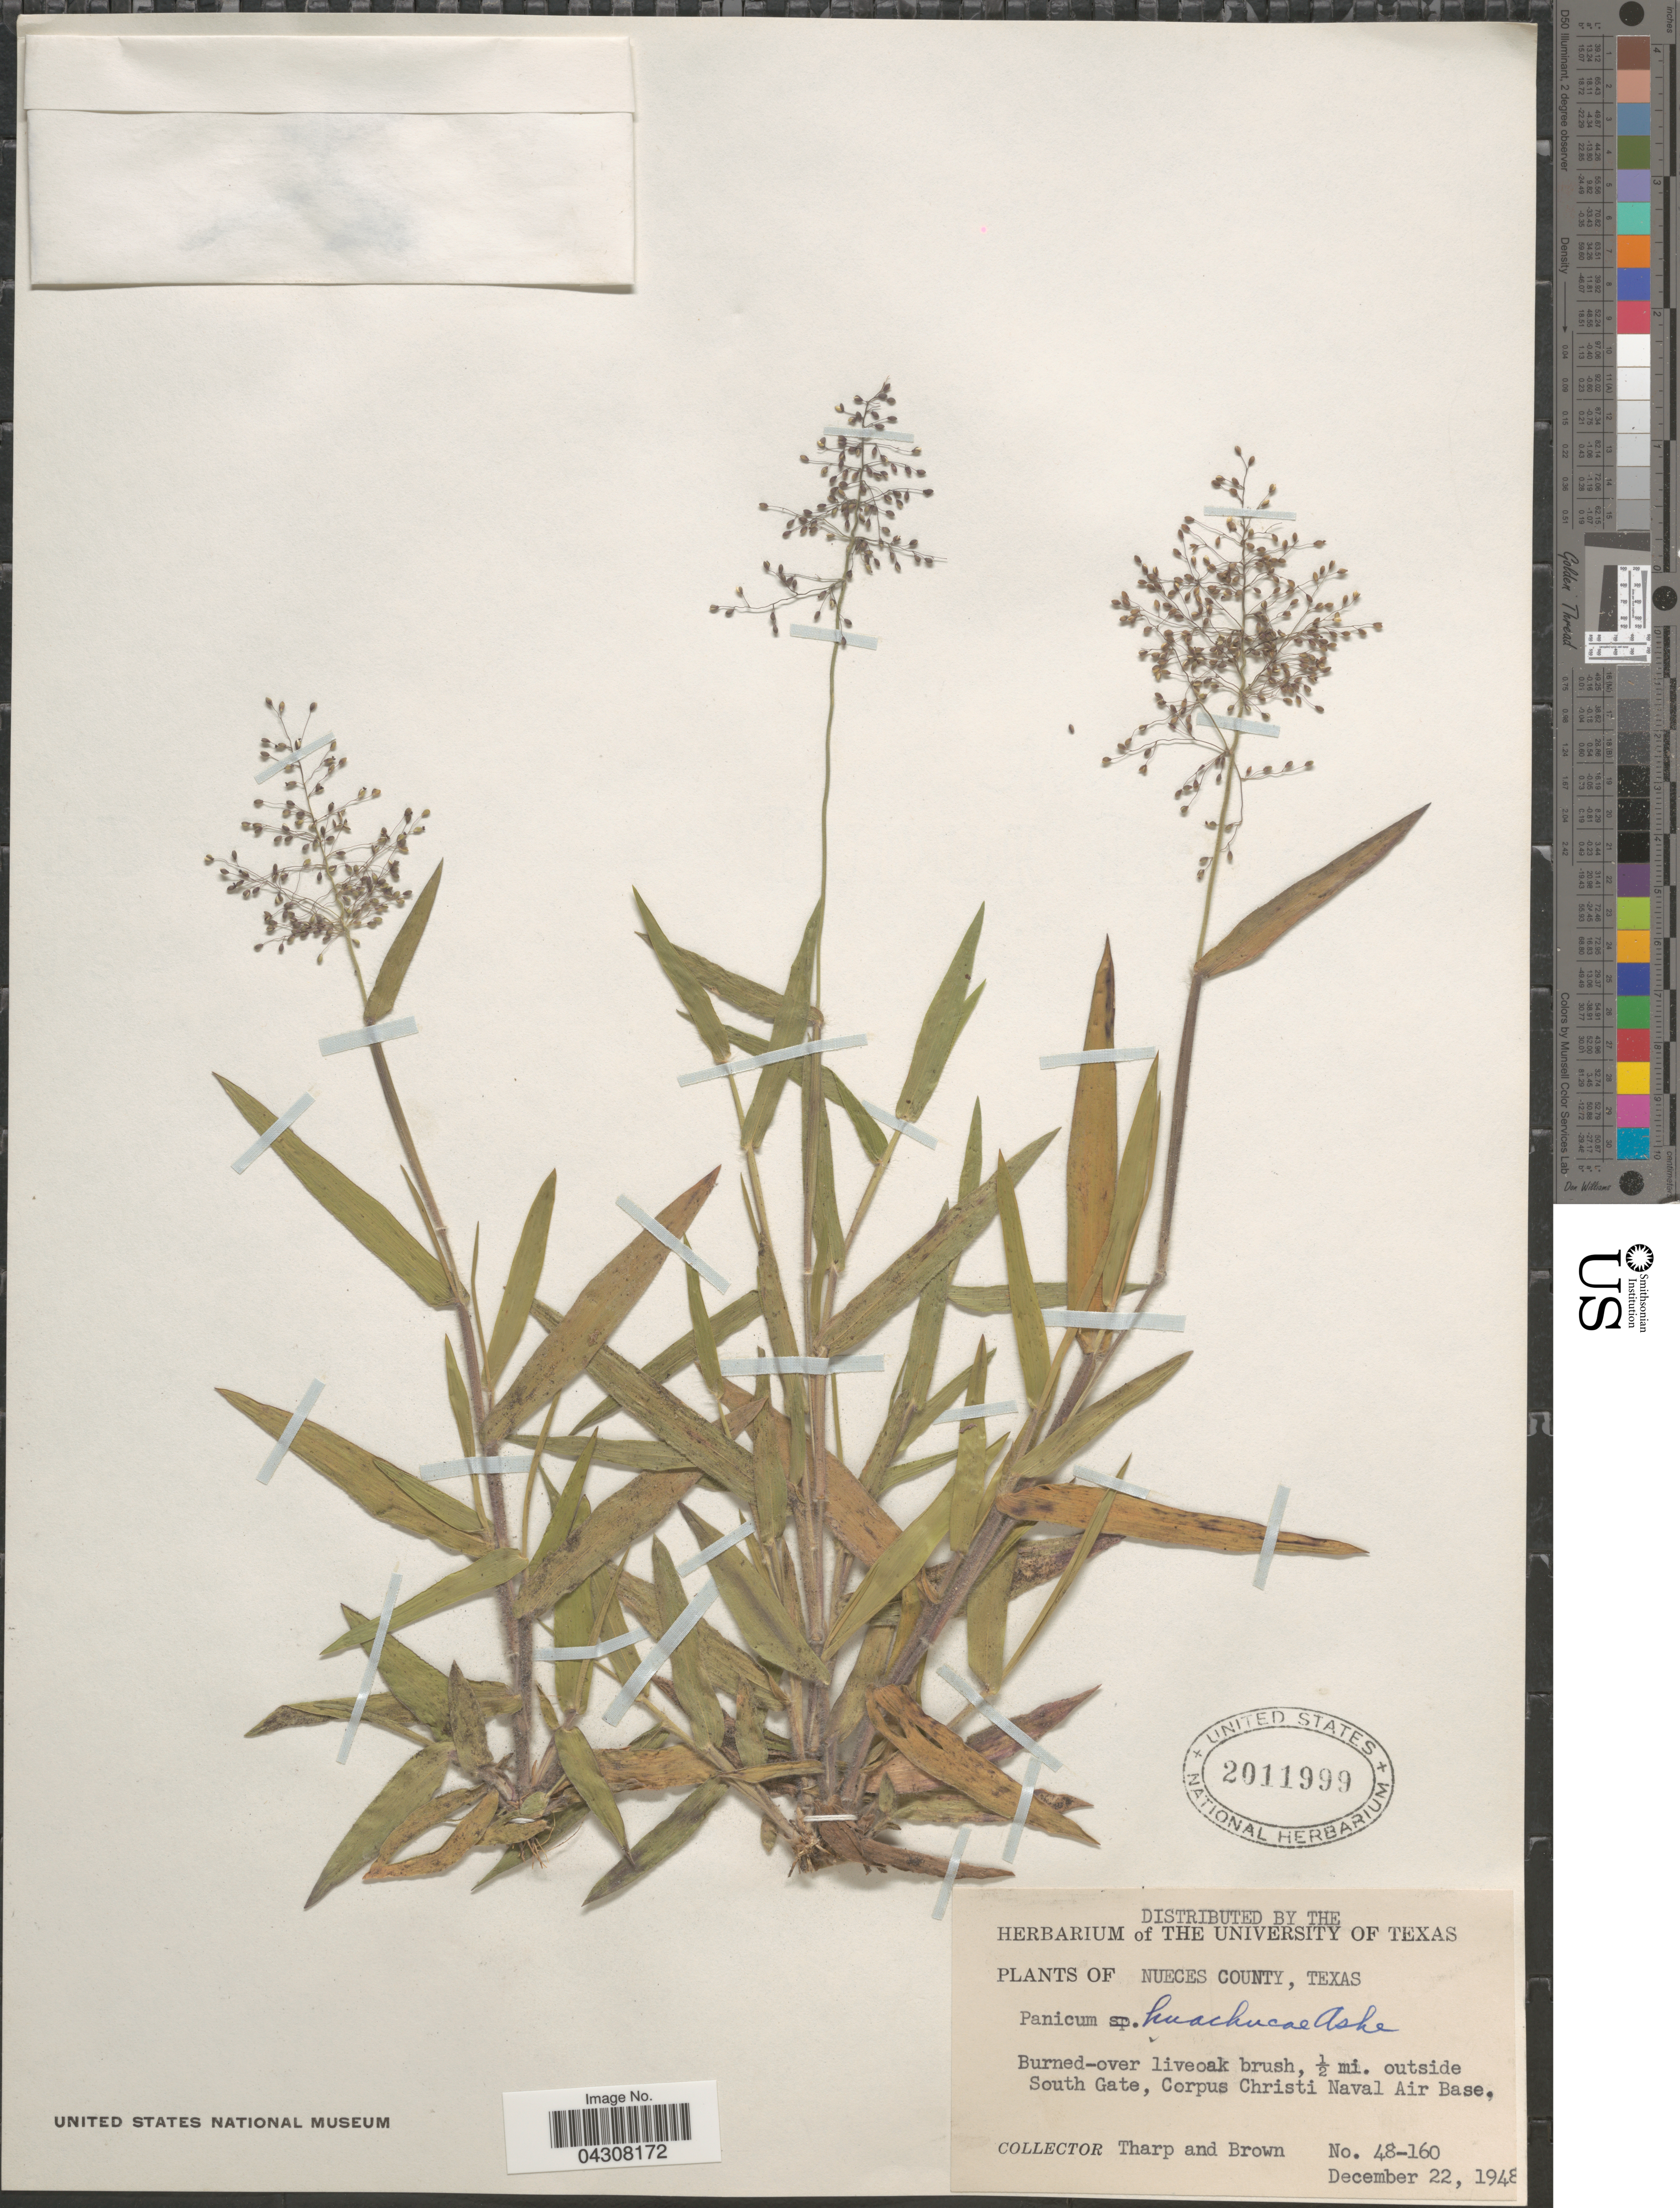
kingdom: Plantae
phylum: Tracheophyta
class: Liliopsida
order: Poales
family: Poaceae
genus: Dichanthelium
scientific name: Dichanthelium acuminatum var. acuminatum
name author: (Sw.) Gould & C.A. Clark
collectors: Tharp, -- & -- Brown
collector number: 48-160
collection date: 1948-12-22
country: United States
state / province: Texas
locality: Nueces County. Burned-over liveoak brush, ½ mi. outside South Gate, Corpus Christi Naval Air Base.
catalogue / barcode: US 2011999